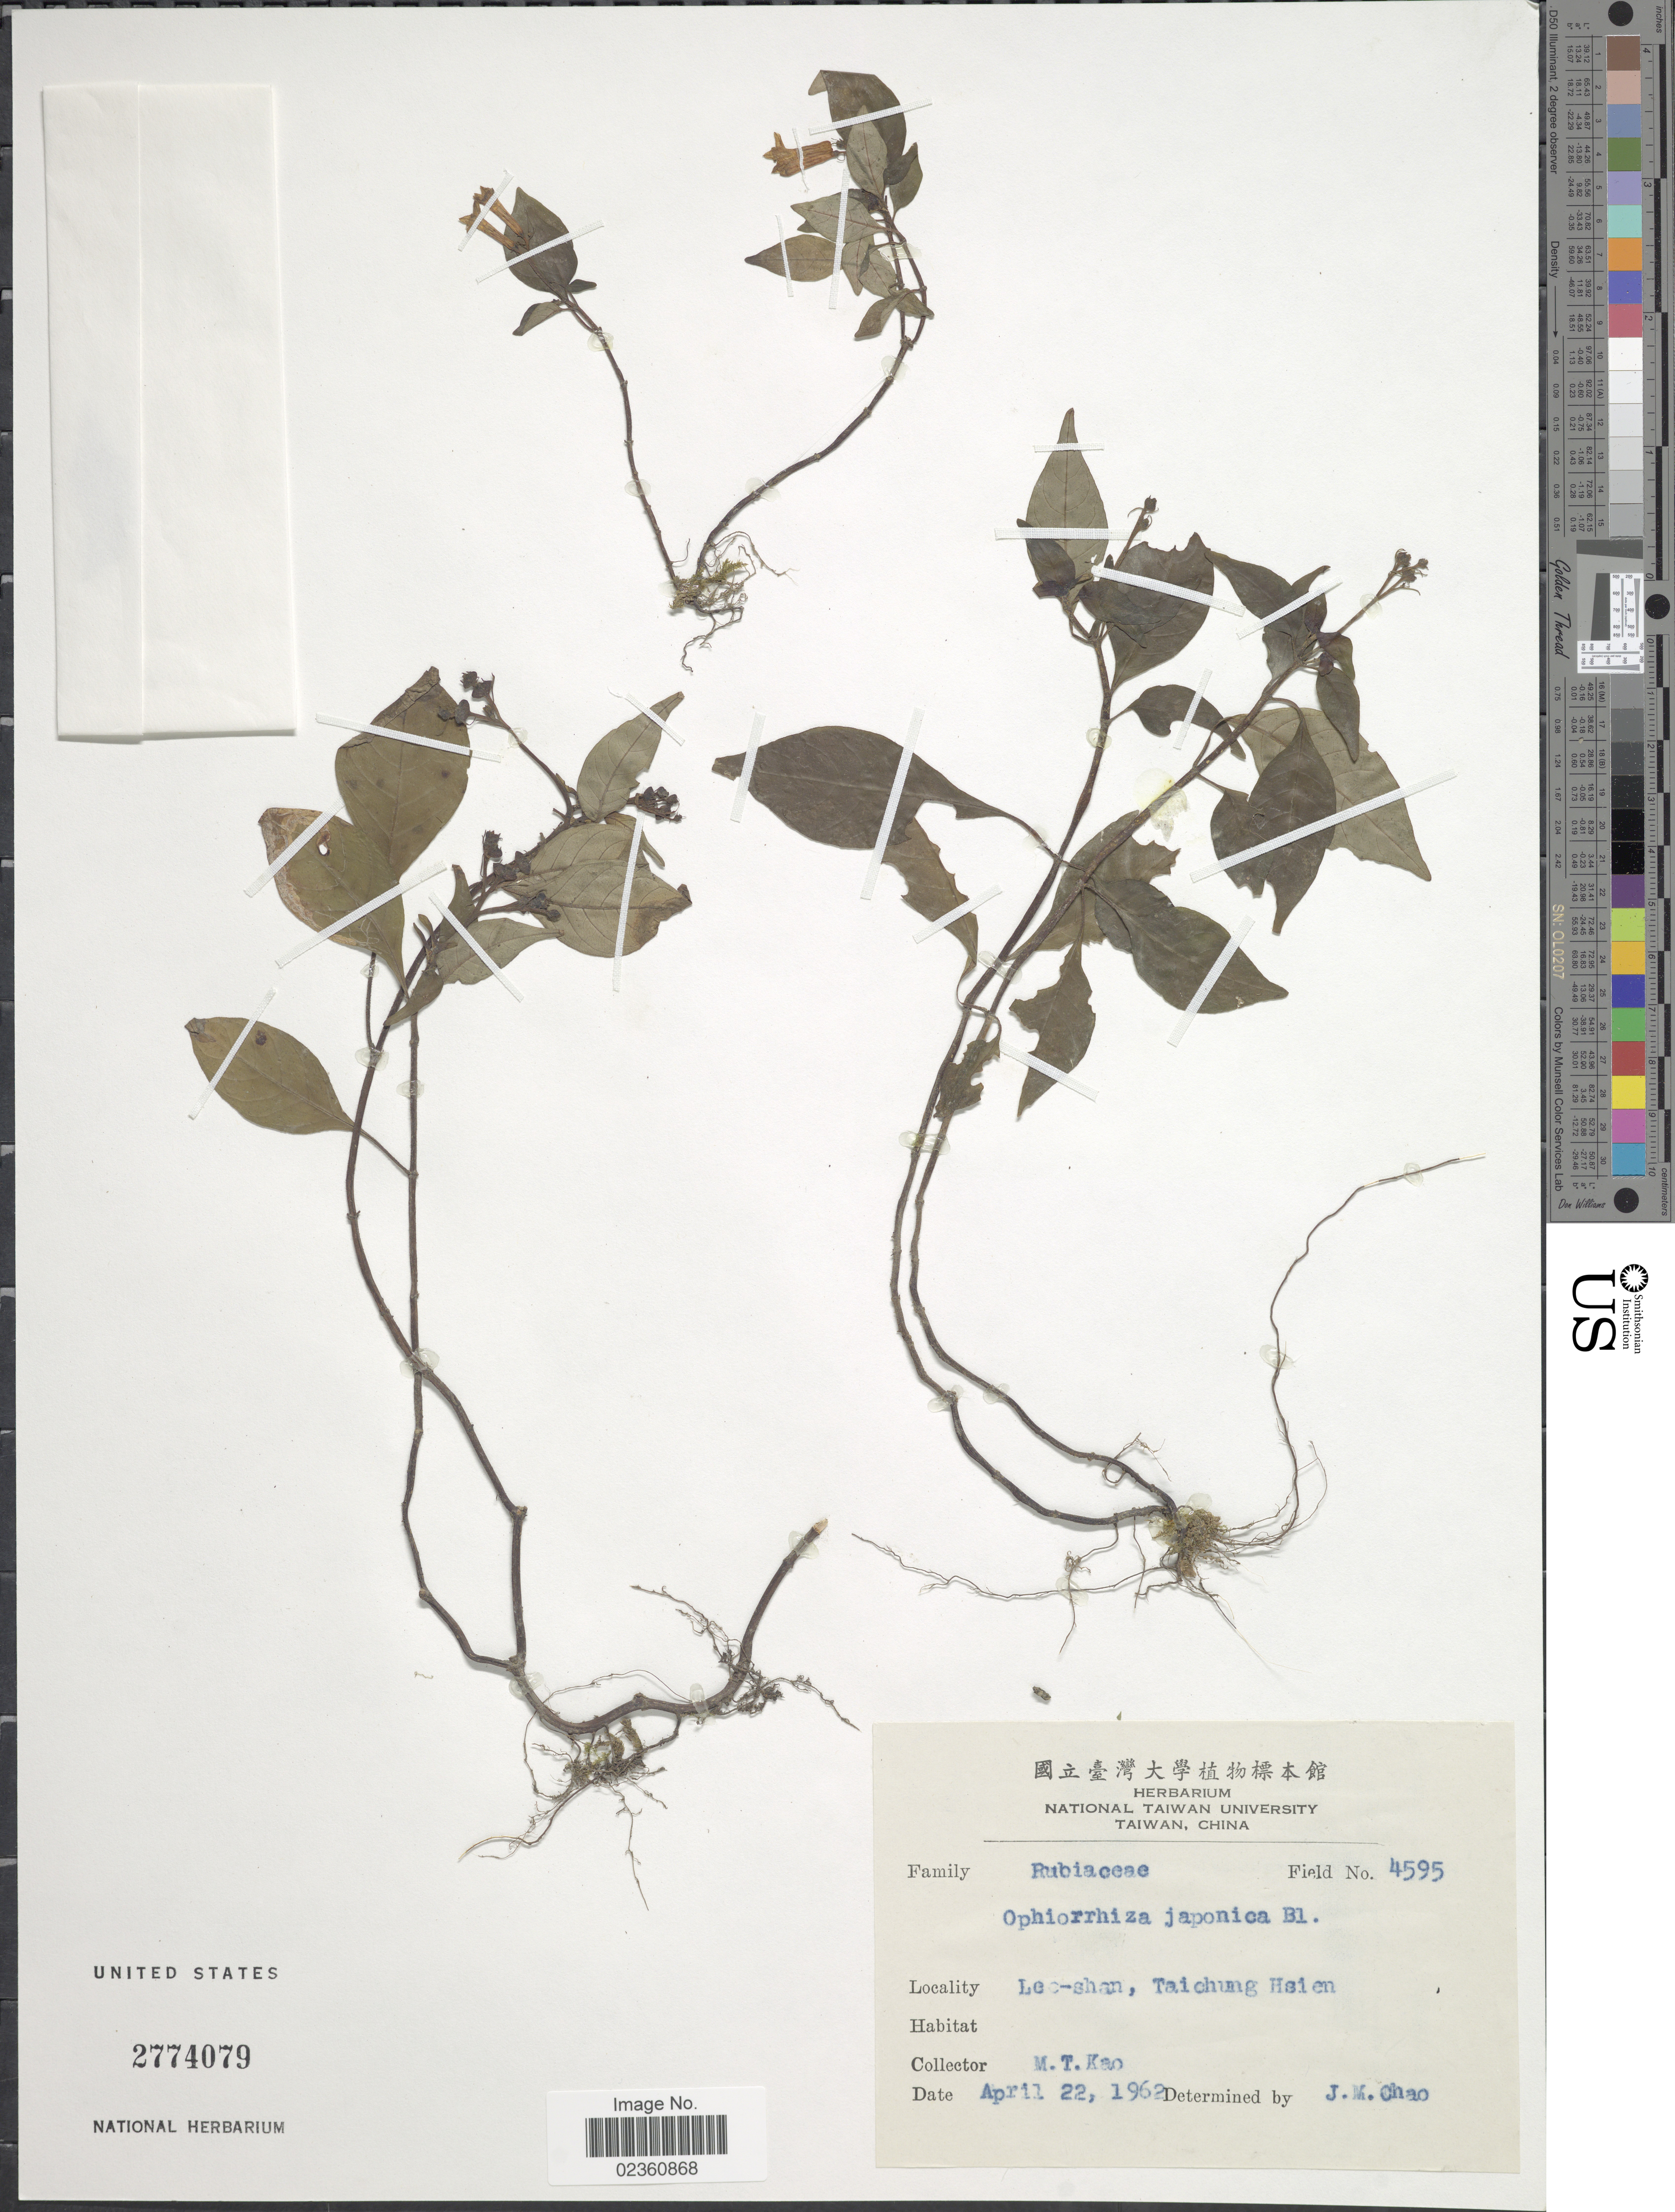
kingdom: Plantae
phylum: Tracheophyta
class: Magnoliopsida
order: Gentianales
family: Rubiaceae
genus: Ophiorrhiza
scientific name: Ophiorrhiza japonica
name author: Blume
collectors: M. T. Kao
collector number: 4595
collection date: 1962-04-22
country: Taiwan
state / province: Taichung City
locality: Lee-shan, Taichung Hsien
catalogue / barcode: US 2774079